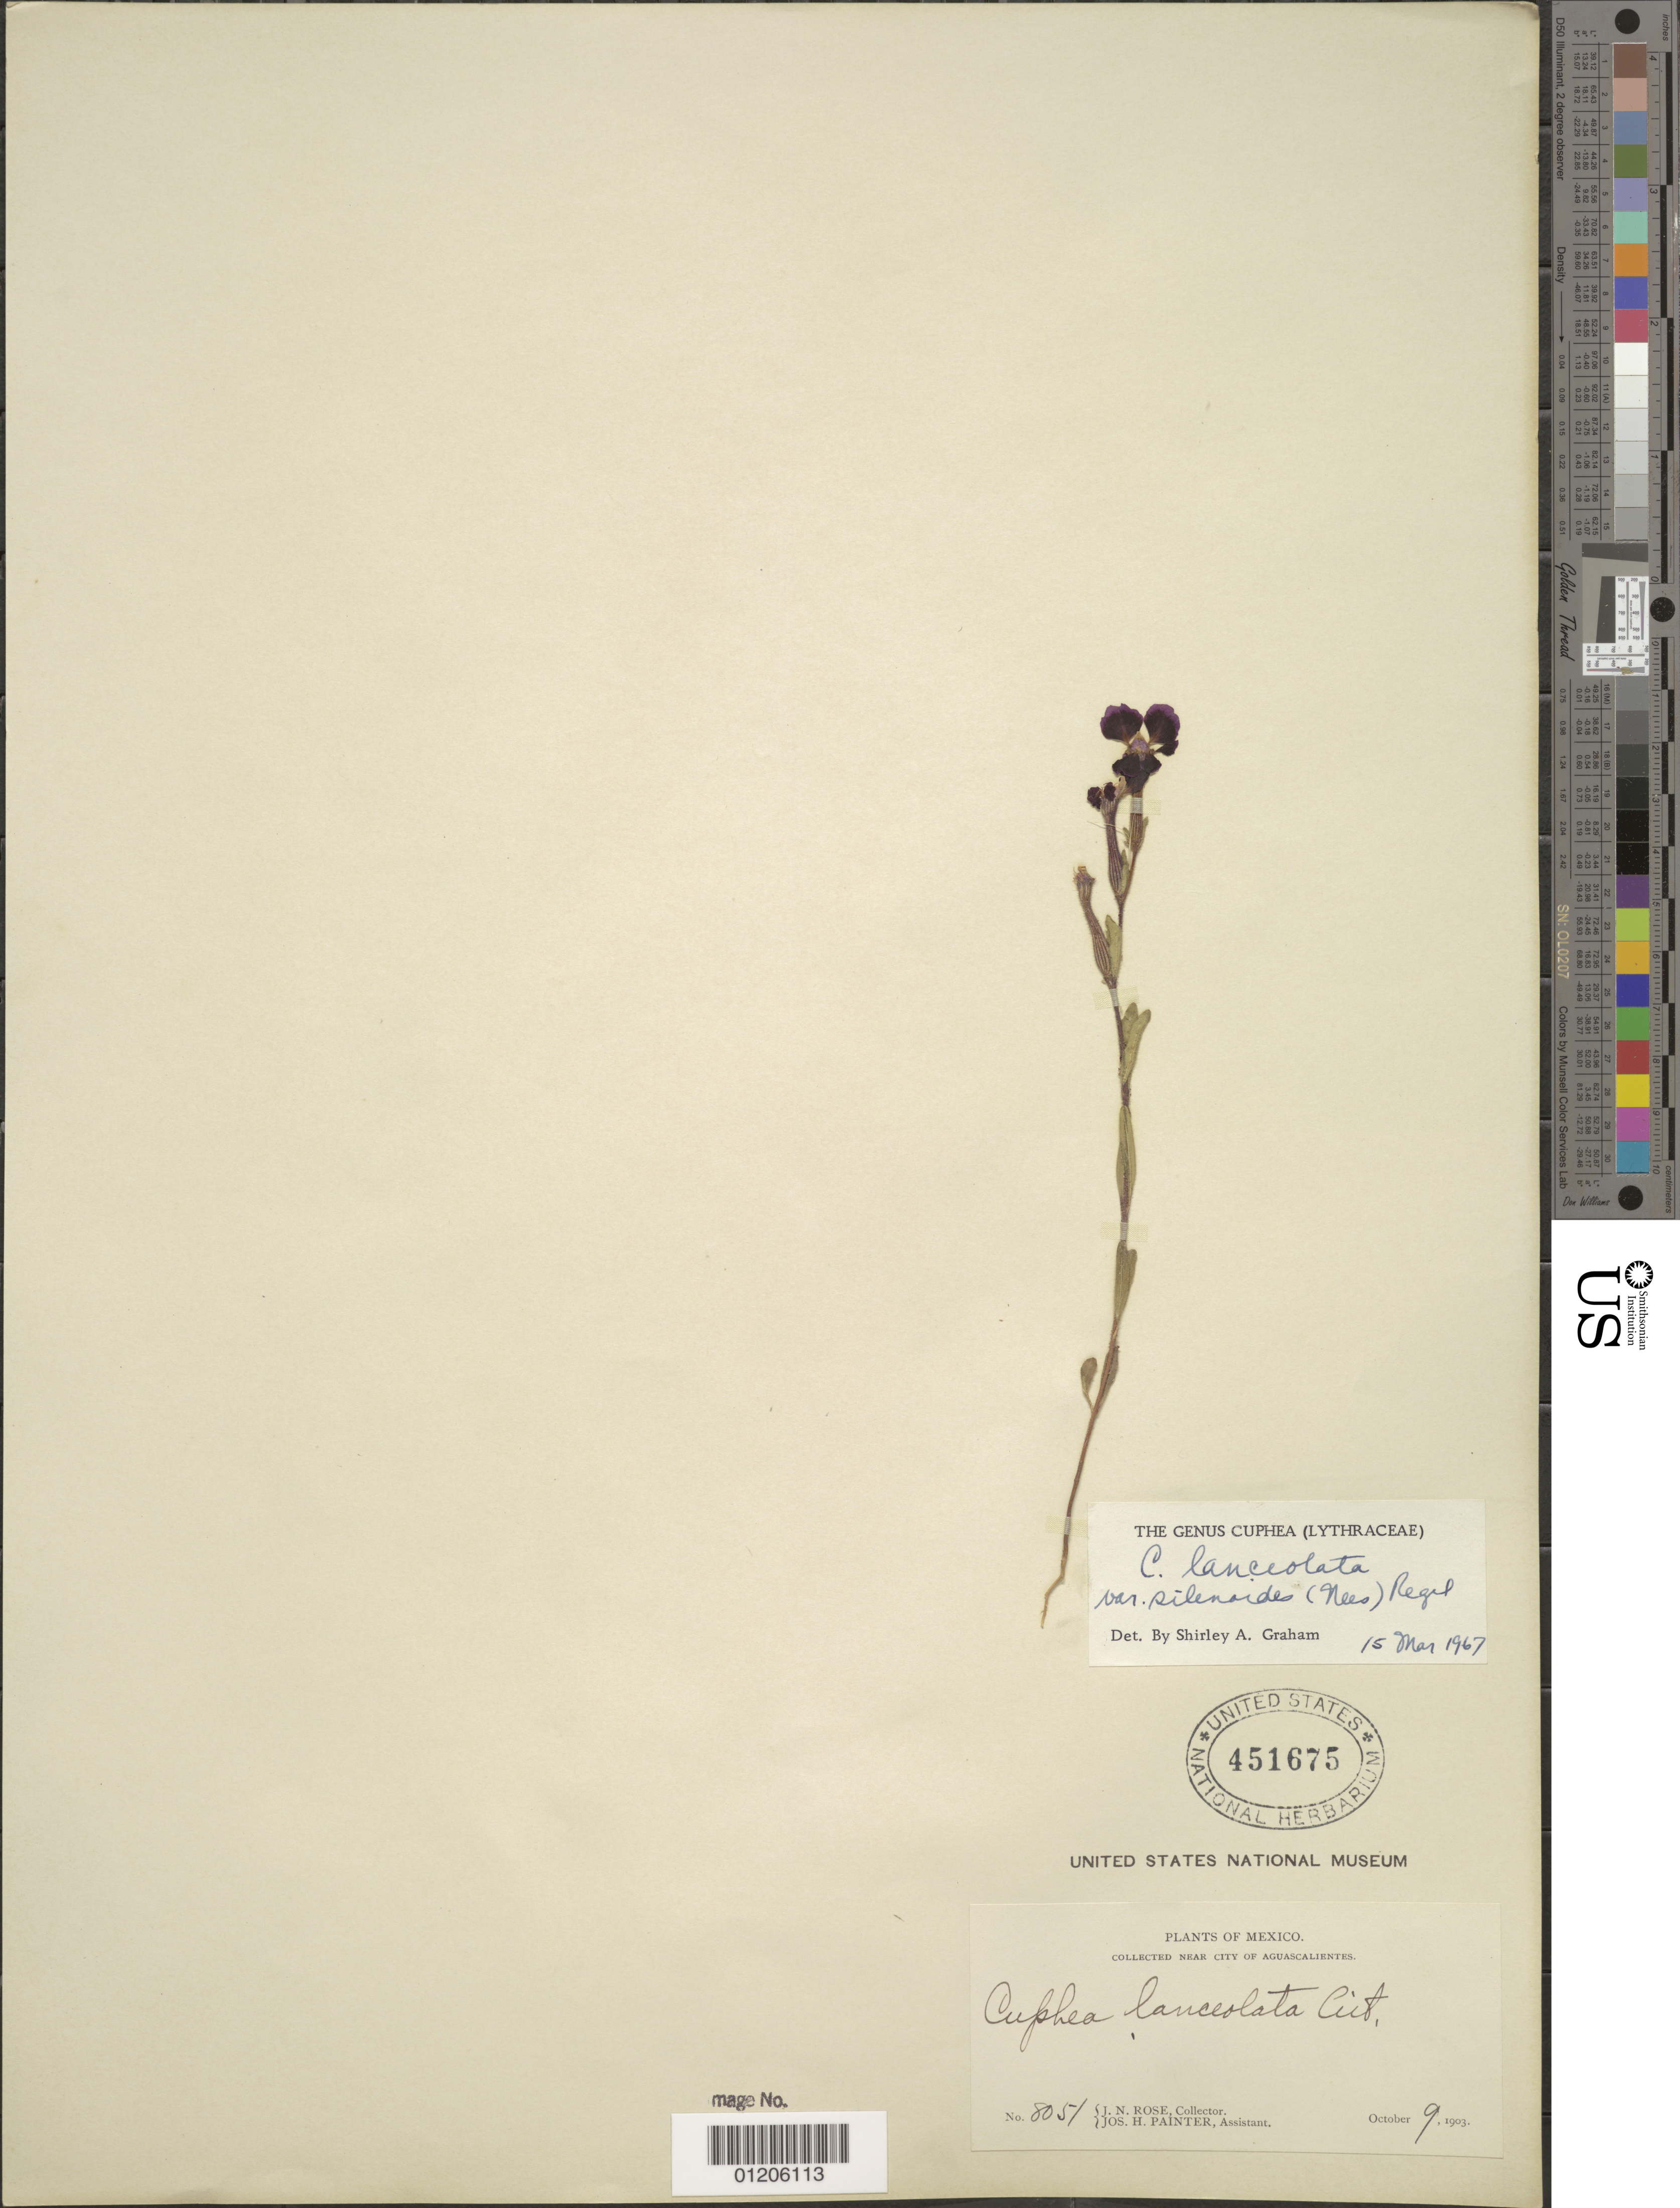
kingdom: Plantae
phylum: Tracheophyta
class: Magnoliopsida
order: Myrtales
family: Lythraceae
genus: Cuphea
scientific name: Cuphea lanceolata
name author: W.T. Aiton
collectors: J. N. Rose & J. H. Painter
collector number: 8051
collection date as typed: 09 Oct 1903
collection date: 1903-10-09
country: Mexico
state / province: Aguascalientes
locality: Near city of Aguascalientes.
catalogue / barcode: US 451675